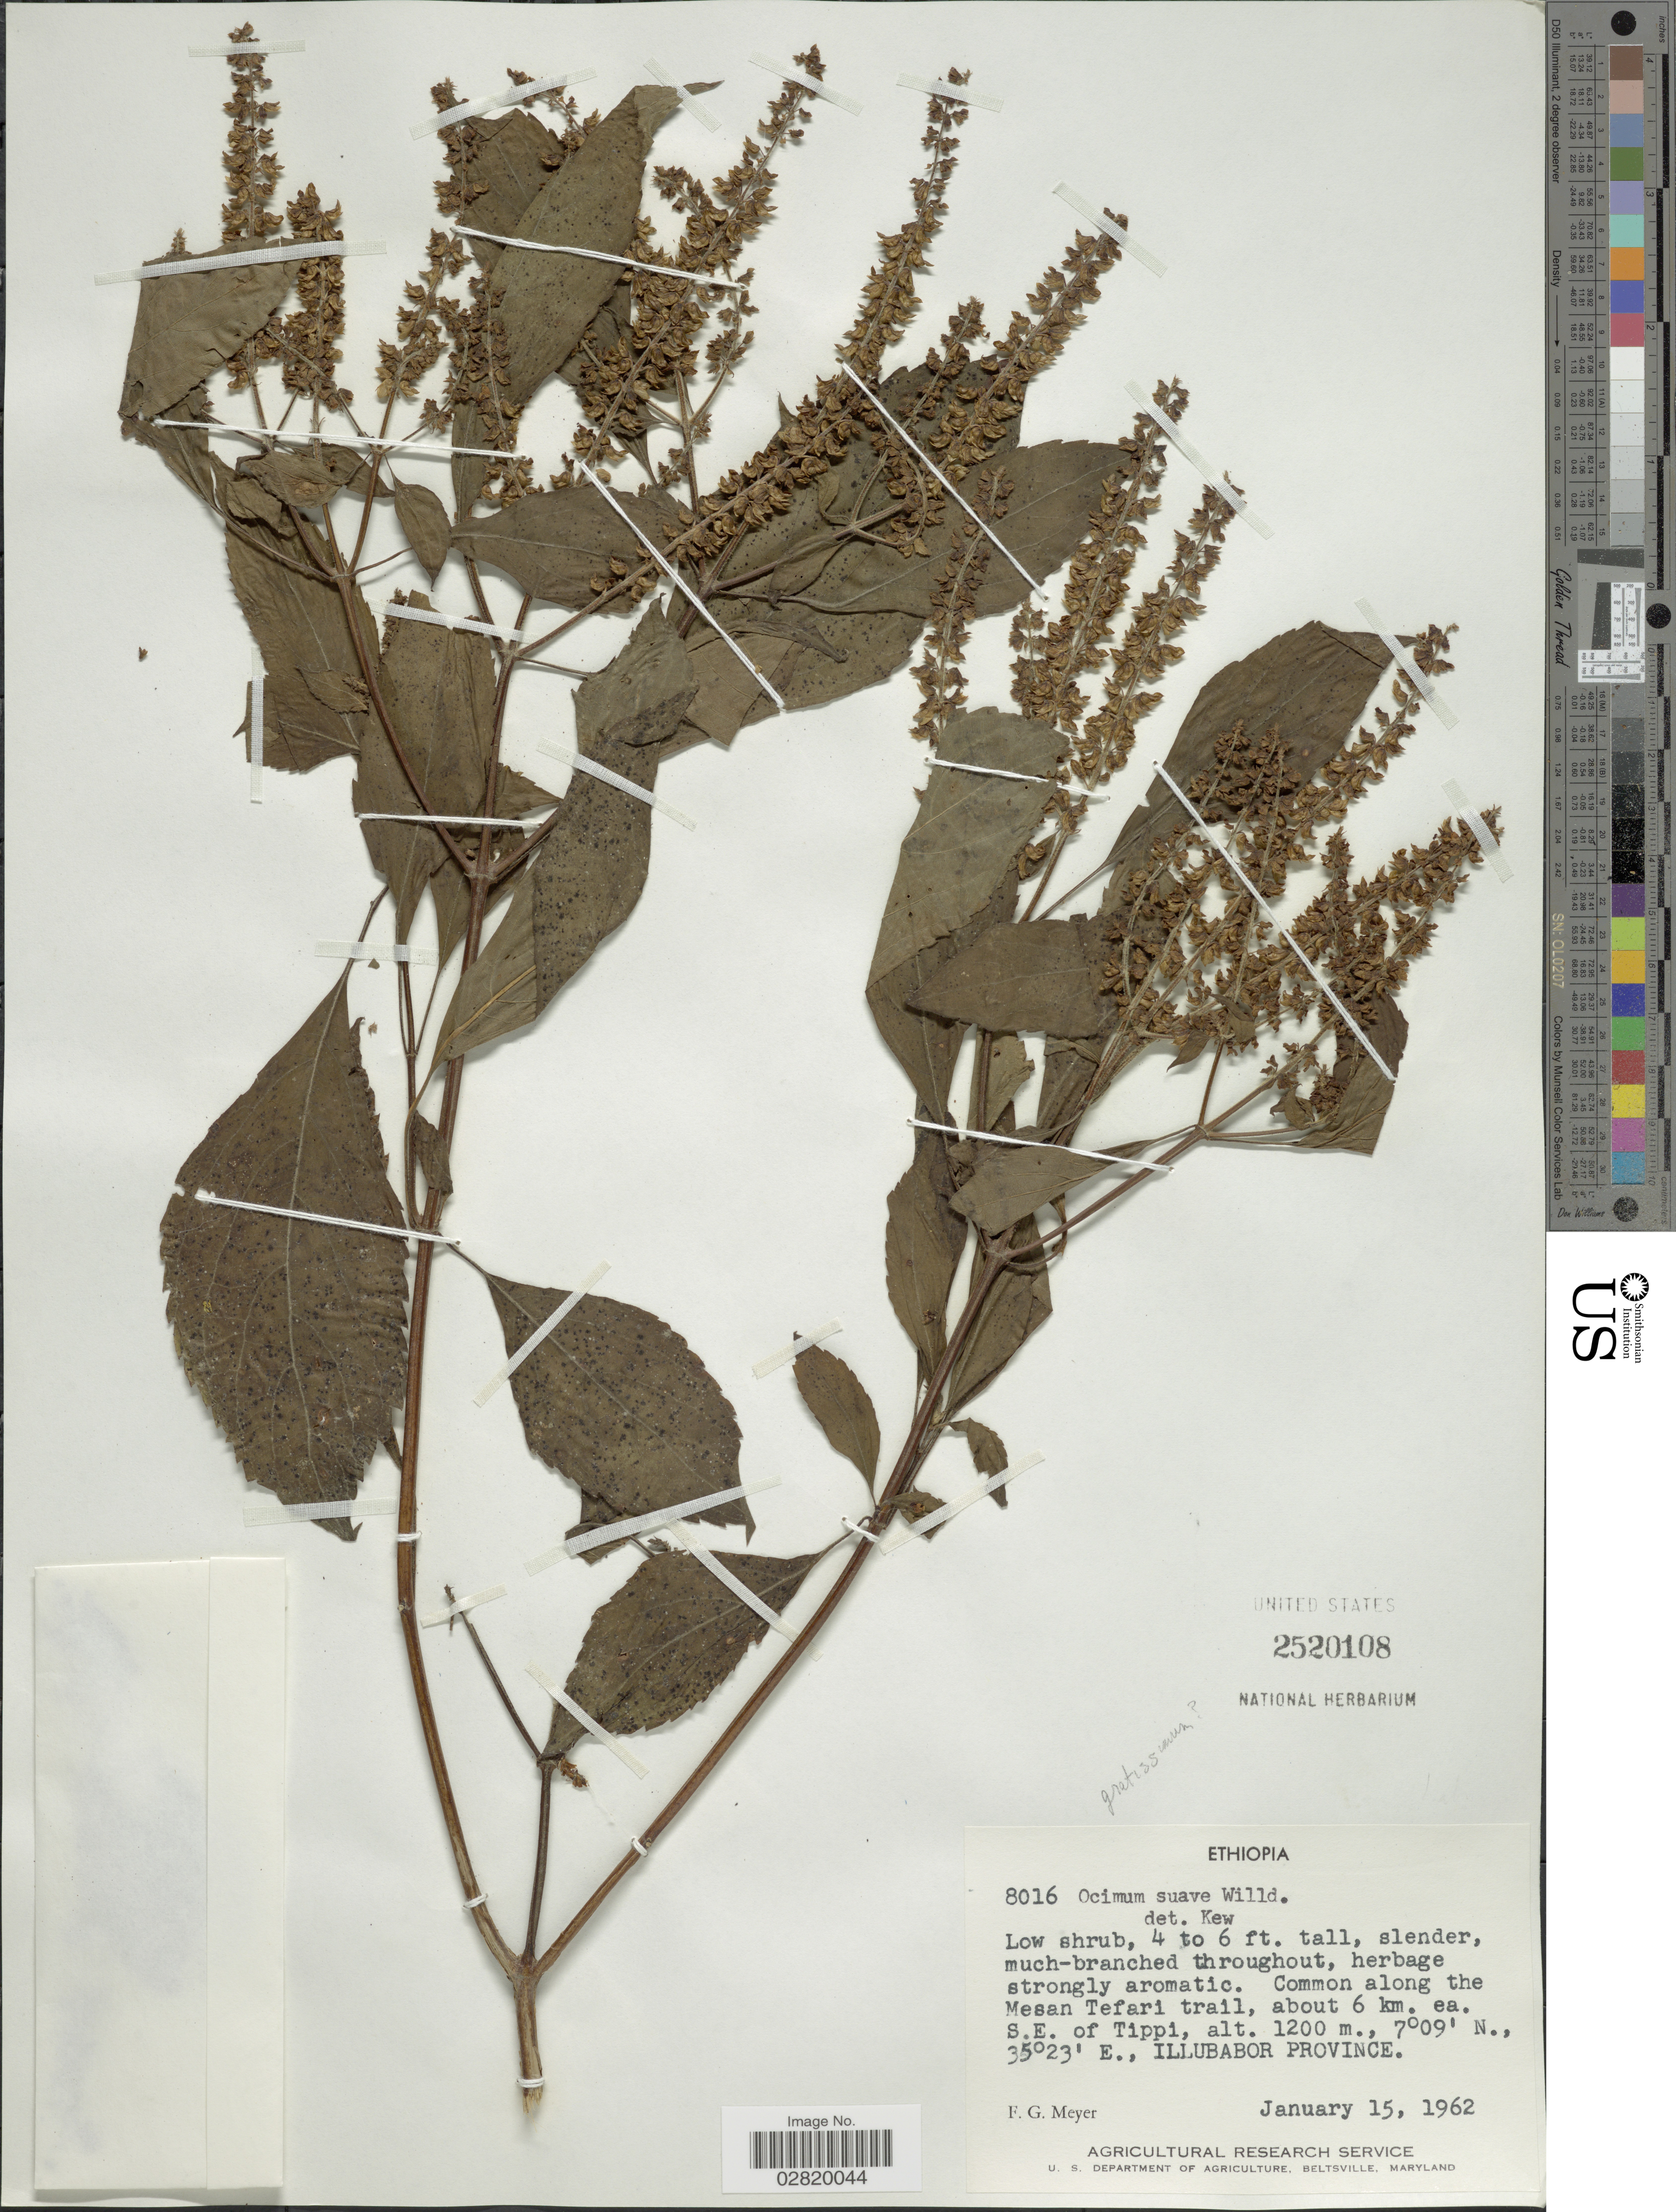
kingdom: Plantae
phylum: Tracheophyta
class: Magnoliopsida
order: Lamiales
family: Lamiaceae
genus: Ocimum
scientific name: Ocimum suave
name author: Willd.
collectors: F. G. Meyer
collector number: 8016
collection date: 1962-01-15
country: Ethiopia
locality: Common along the Mesan Tefari trail, about 6 km. ea. S.E. of Tippi, Illubabor Province.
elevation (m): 1200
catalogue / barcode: US 2520108